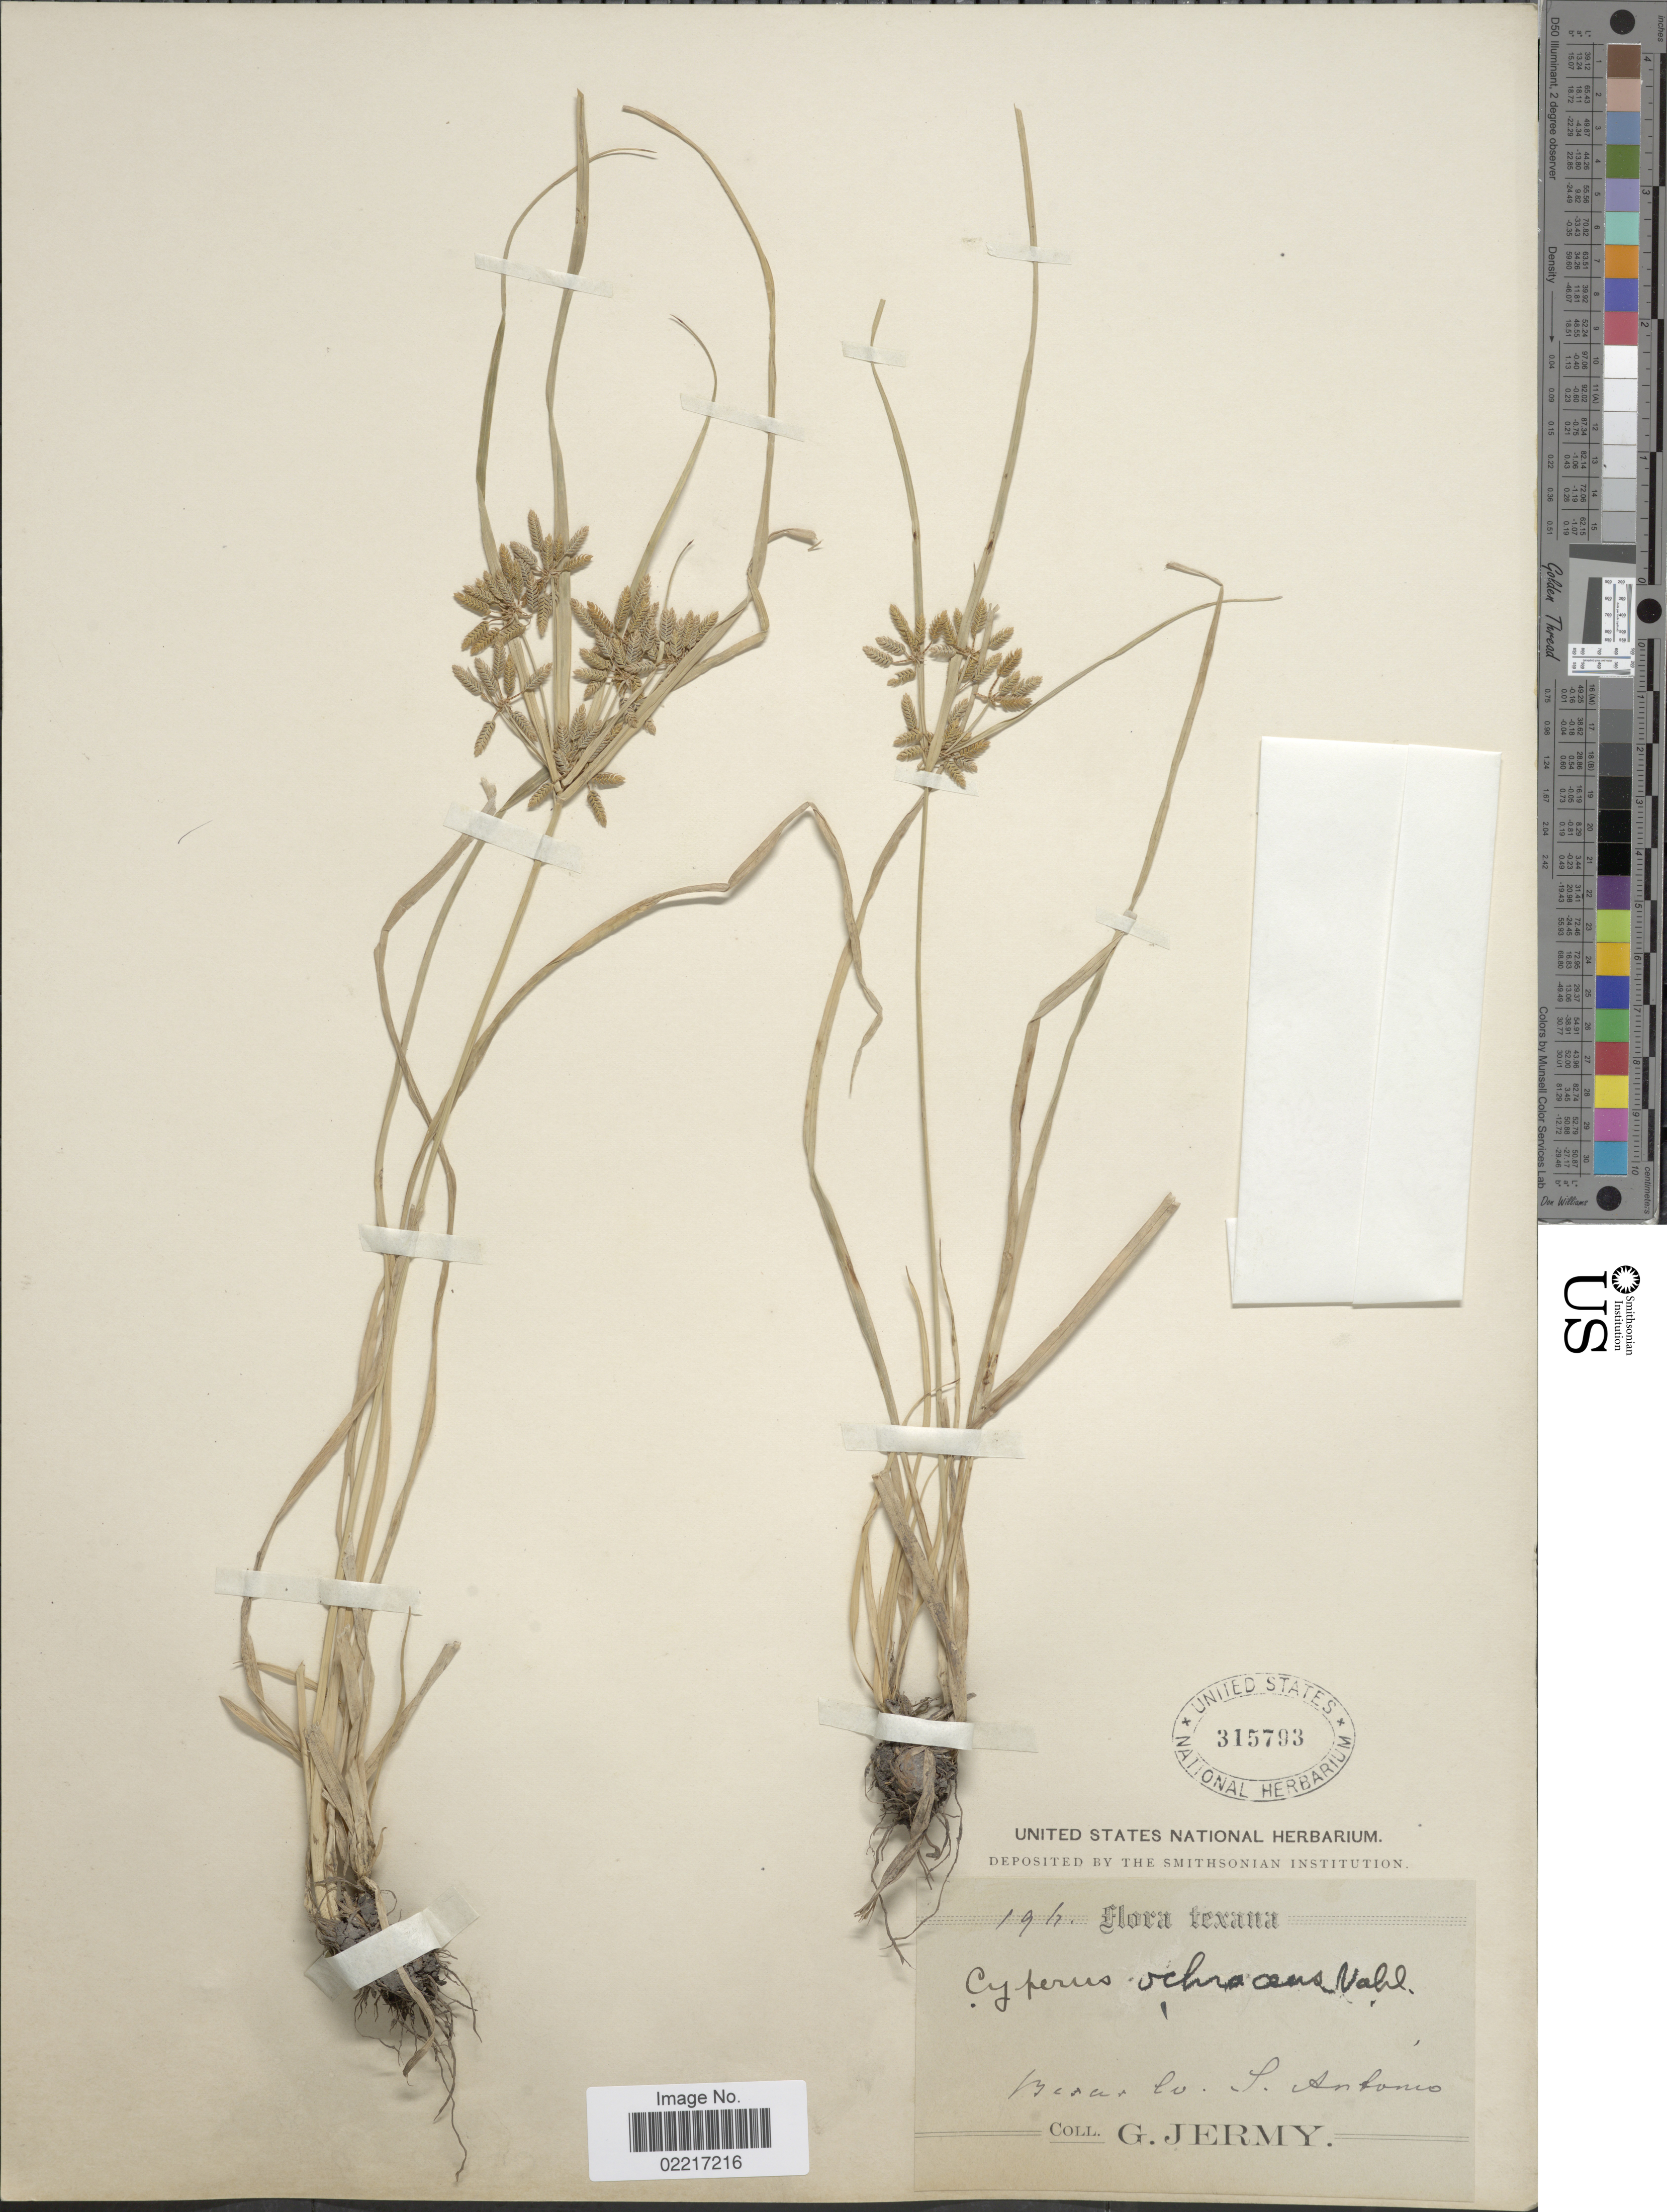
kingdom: Plantae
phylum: Tracheophyta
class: Liliopsida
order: Poales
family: Cyperaceae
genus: Cyperus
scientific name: Cyperus ochraceus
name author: Vahl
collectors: G. Jermy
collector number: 19h*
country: United States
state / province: Texas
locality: Bexar Co., S. Antonio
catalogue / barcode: US 315793